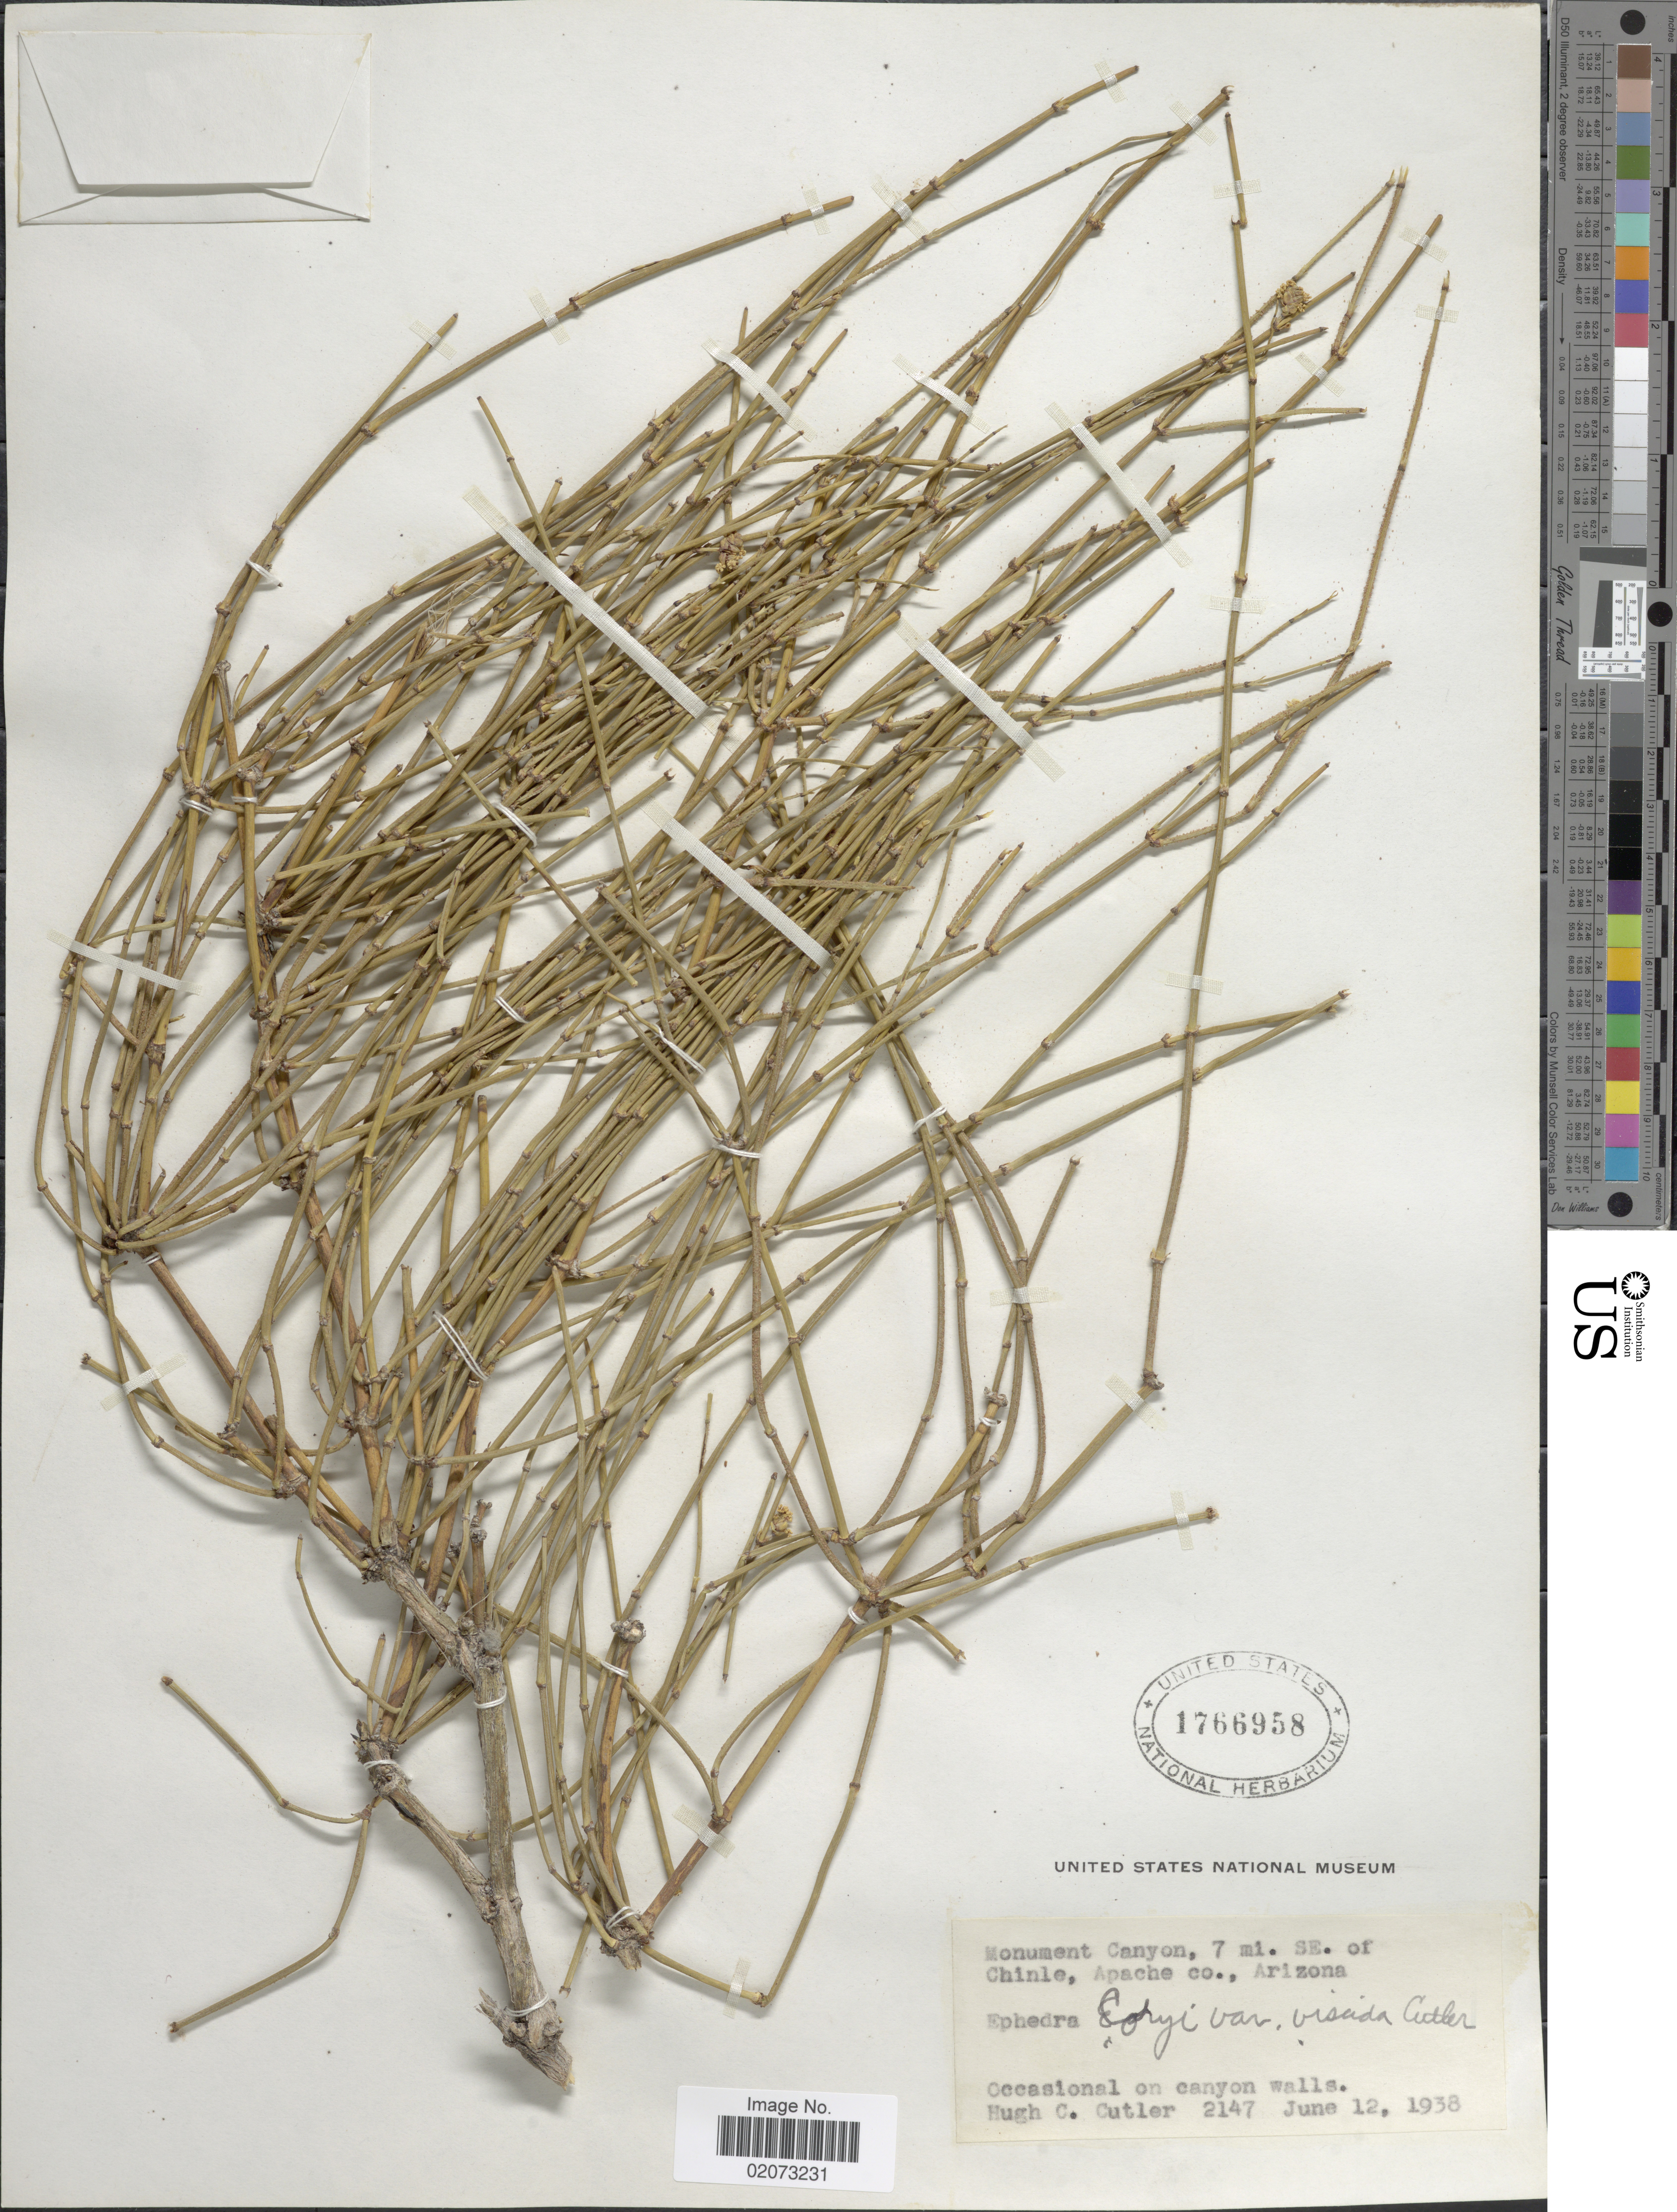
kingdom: Plantae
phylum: Tracheophyta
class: Gnetopsida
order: Ephedrales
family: Ephedraceae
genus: Ephedra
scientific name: Ephedra coryi var. viscida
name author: H.C. Cutler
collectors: H. C. Cutler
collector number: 2147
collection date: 1938-06-12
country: United States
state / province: Arizona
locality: Monument Canyon, 7 mi. SE. of Chinle, Apache co.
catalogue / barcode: US 1766958